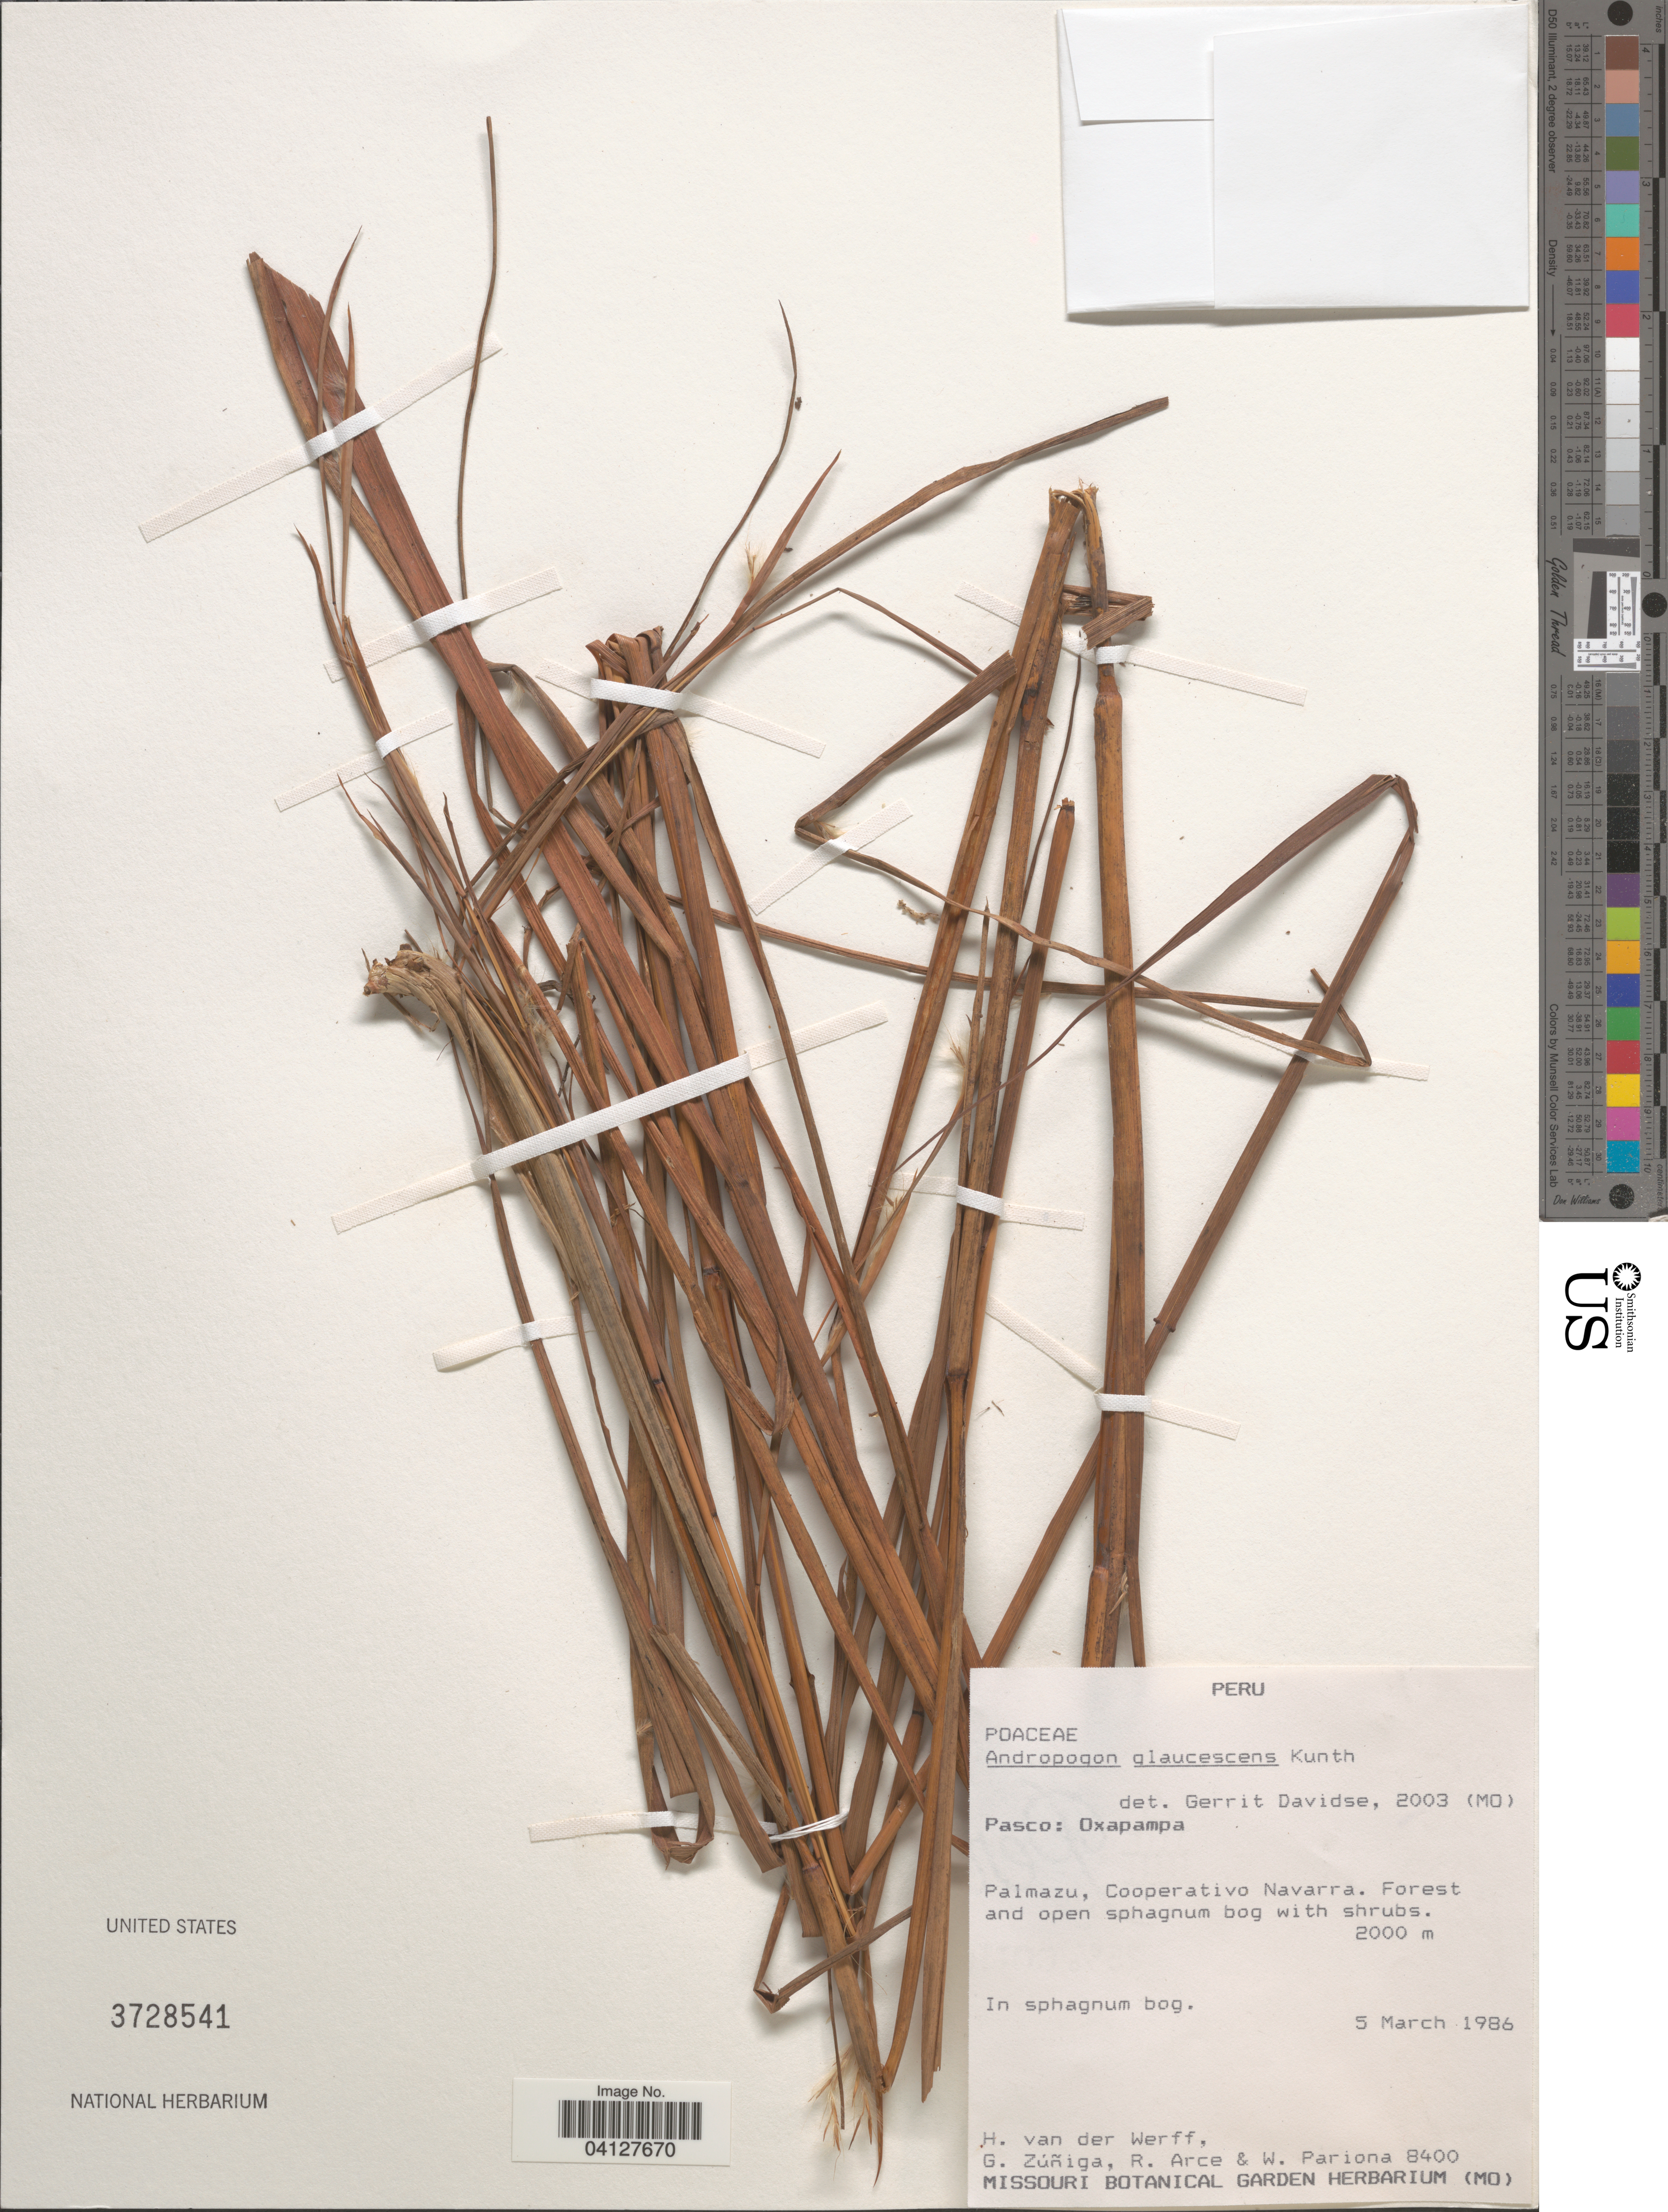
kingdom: Plantae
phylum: Tracheophyta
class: Liliopsida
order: Poales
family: Poaceae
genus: Andropogon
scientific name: Andropogon glaucescens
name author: Kunth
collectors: H. van der Werff, G. Zuniga, R. Arce & W. Pariona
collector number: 8400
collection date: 1986-03-05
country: Peru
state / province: Pasco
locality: Oxapampa. Palmazu, Cooperativo Navarra.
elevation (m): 2000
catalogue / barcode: US 3728541